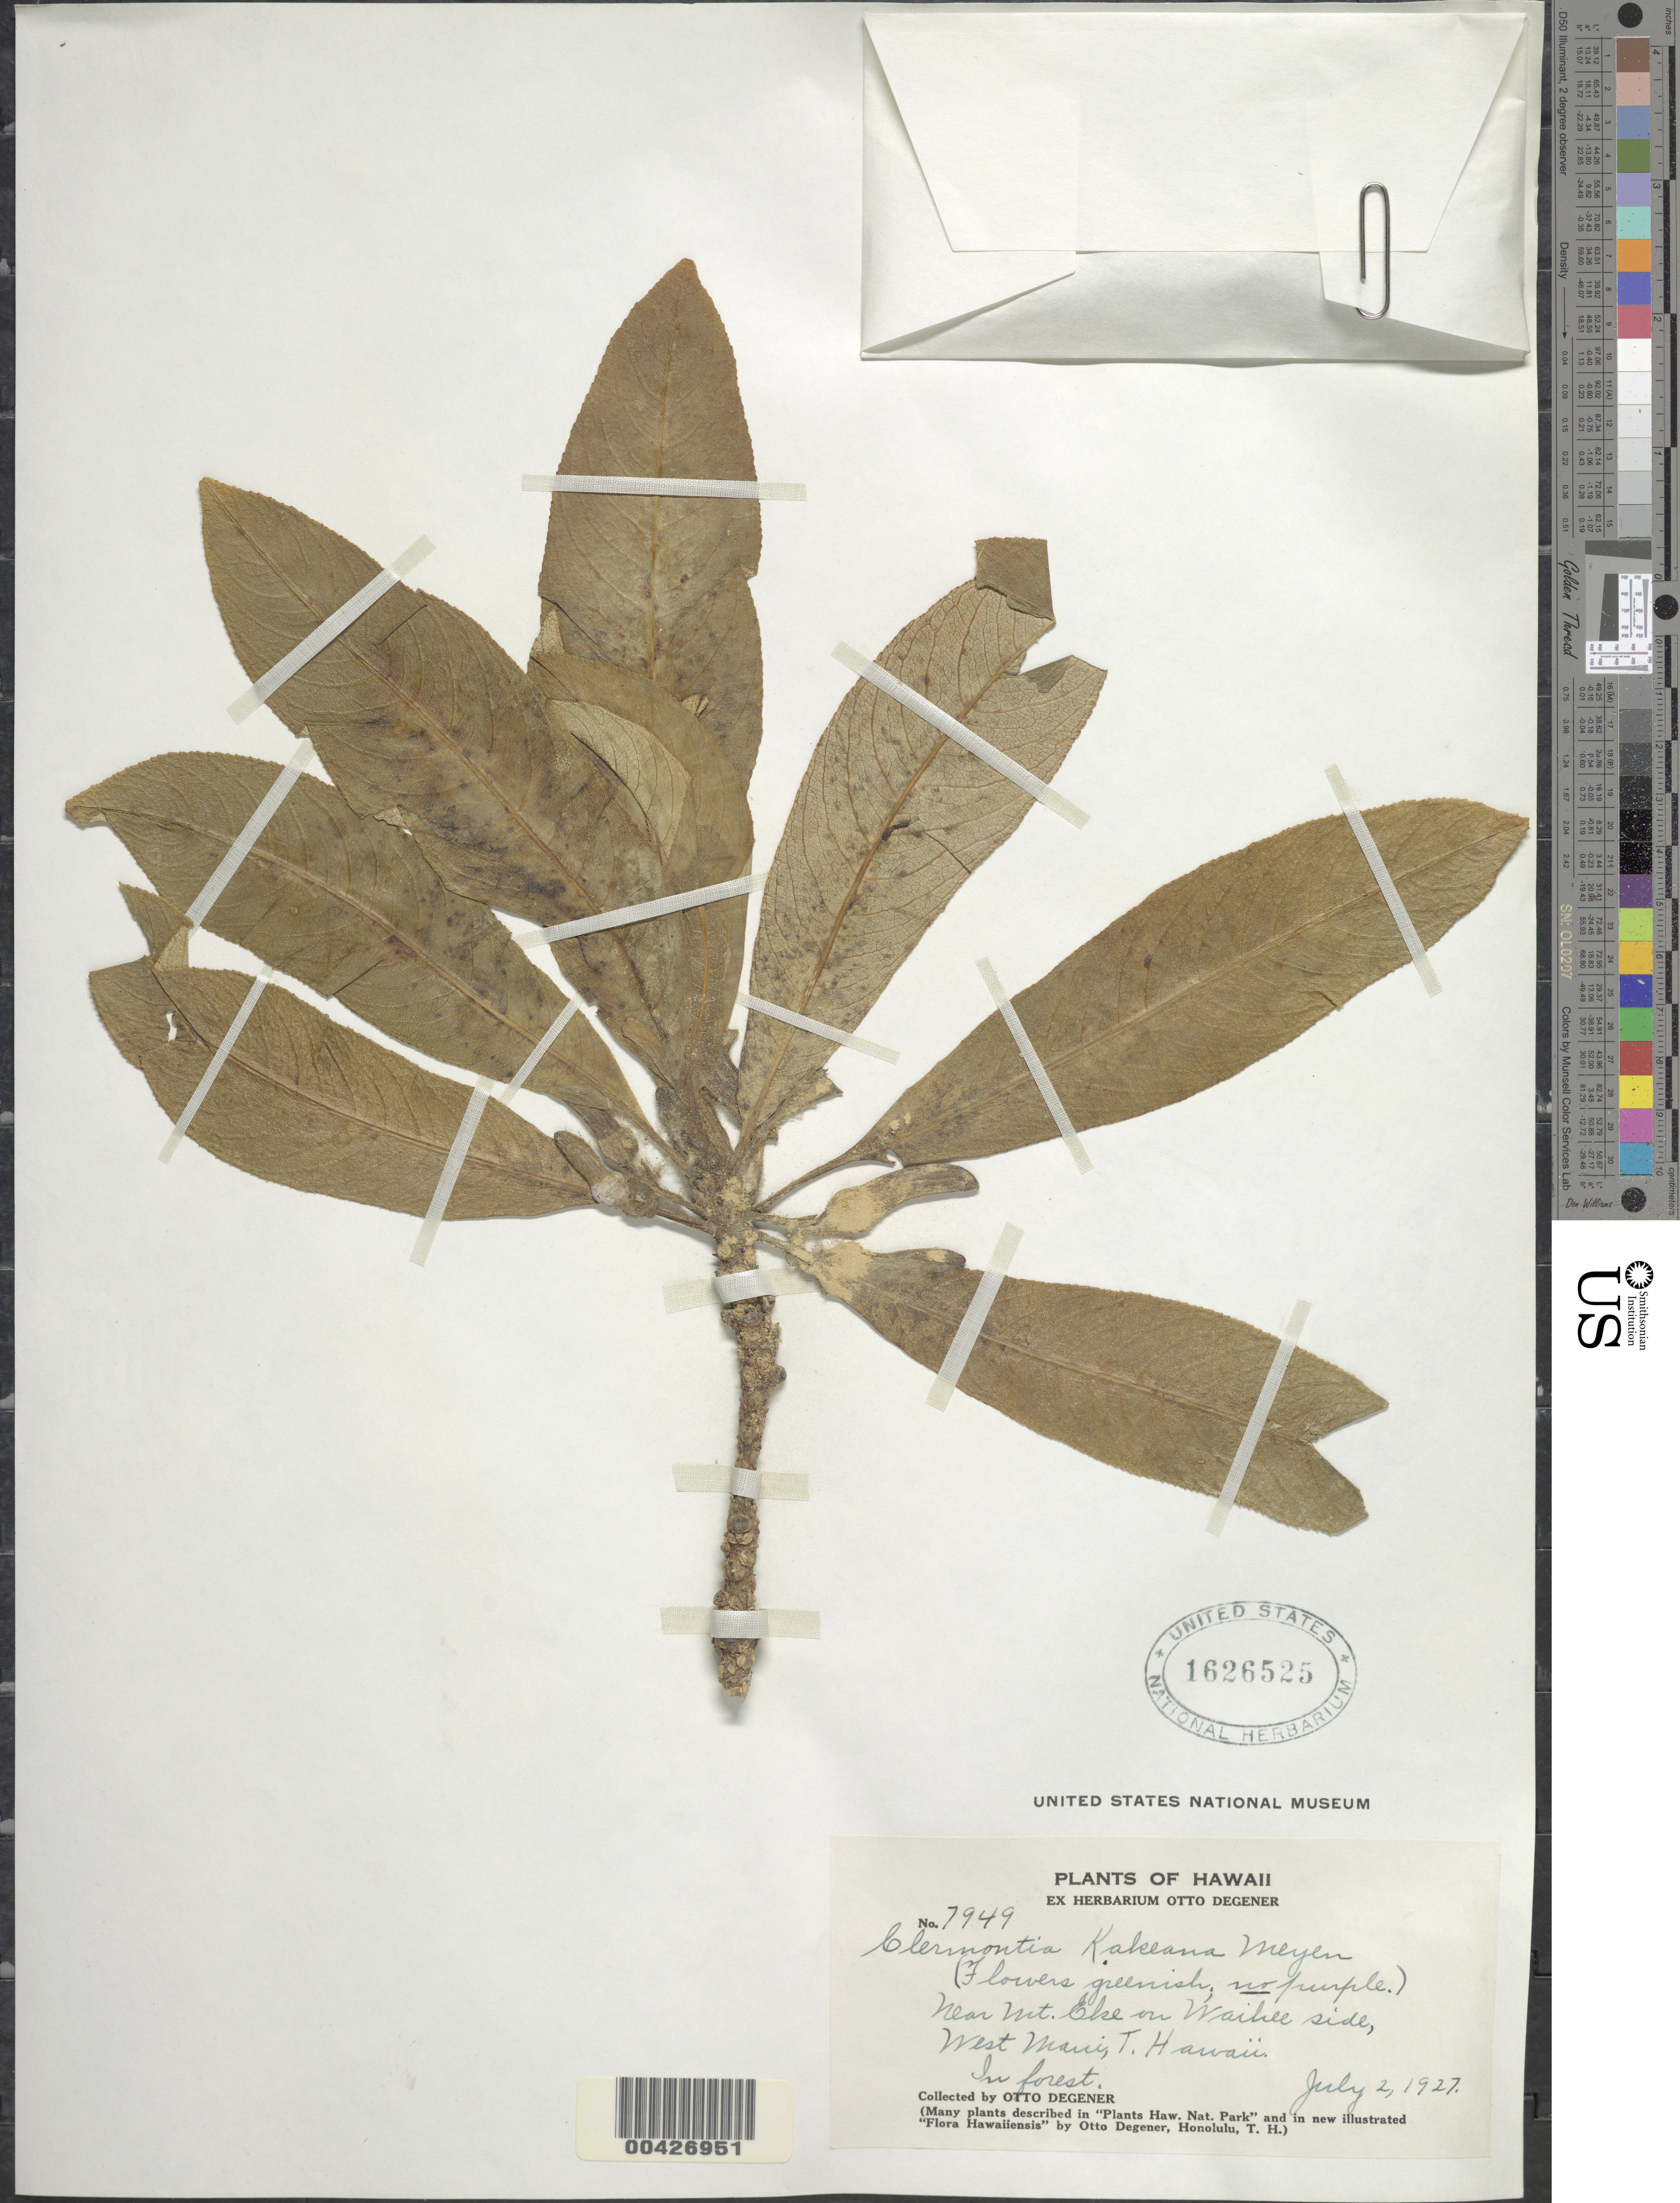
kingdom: Plantae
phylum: Tracheophyta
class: Magnoliopsida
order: Asterales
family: Campanulaceae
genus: Clermontia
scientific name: Clermontia kakeana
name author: Meyen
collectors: O. Degener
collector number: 7949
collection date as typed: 2 Jul 1927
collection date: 1927-07-02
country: United States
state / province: Hawaii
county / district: Maui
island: Maui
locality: near Mount Eke on Waihee side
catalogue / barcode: US 1626525